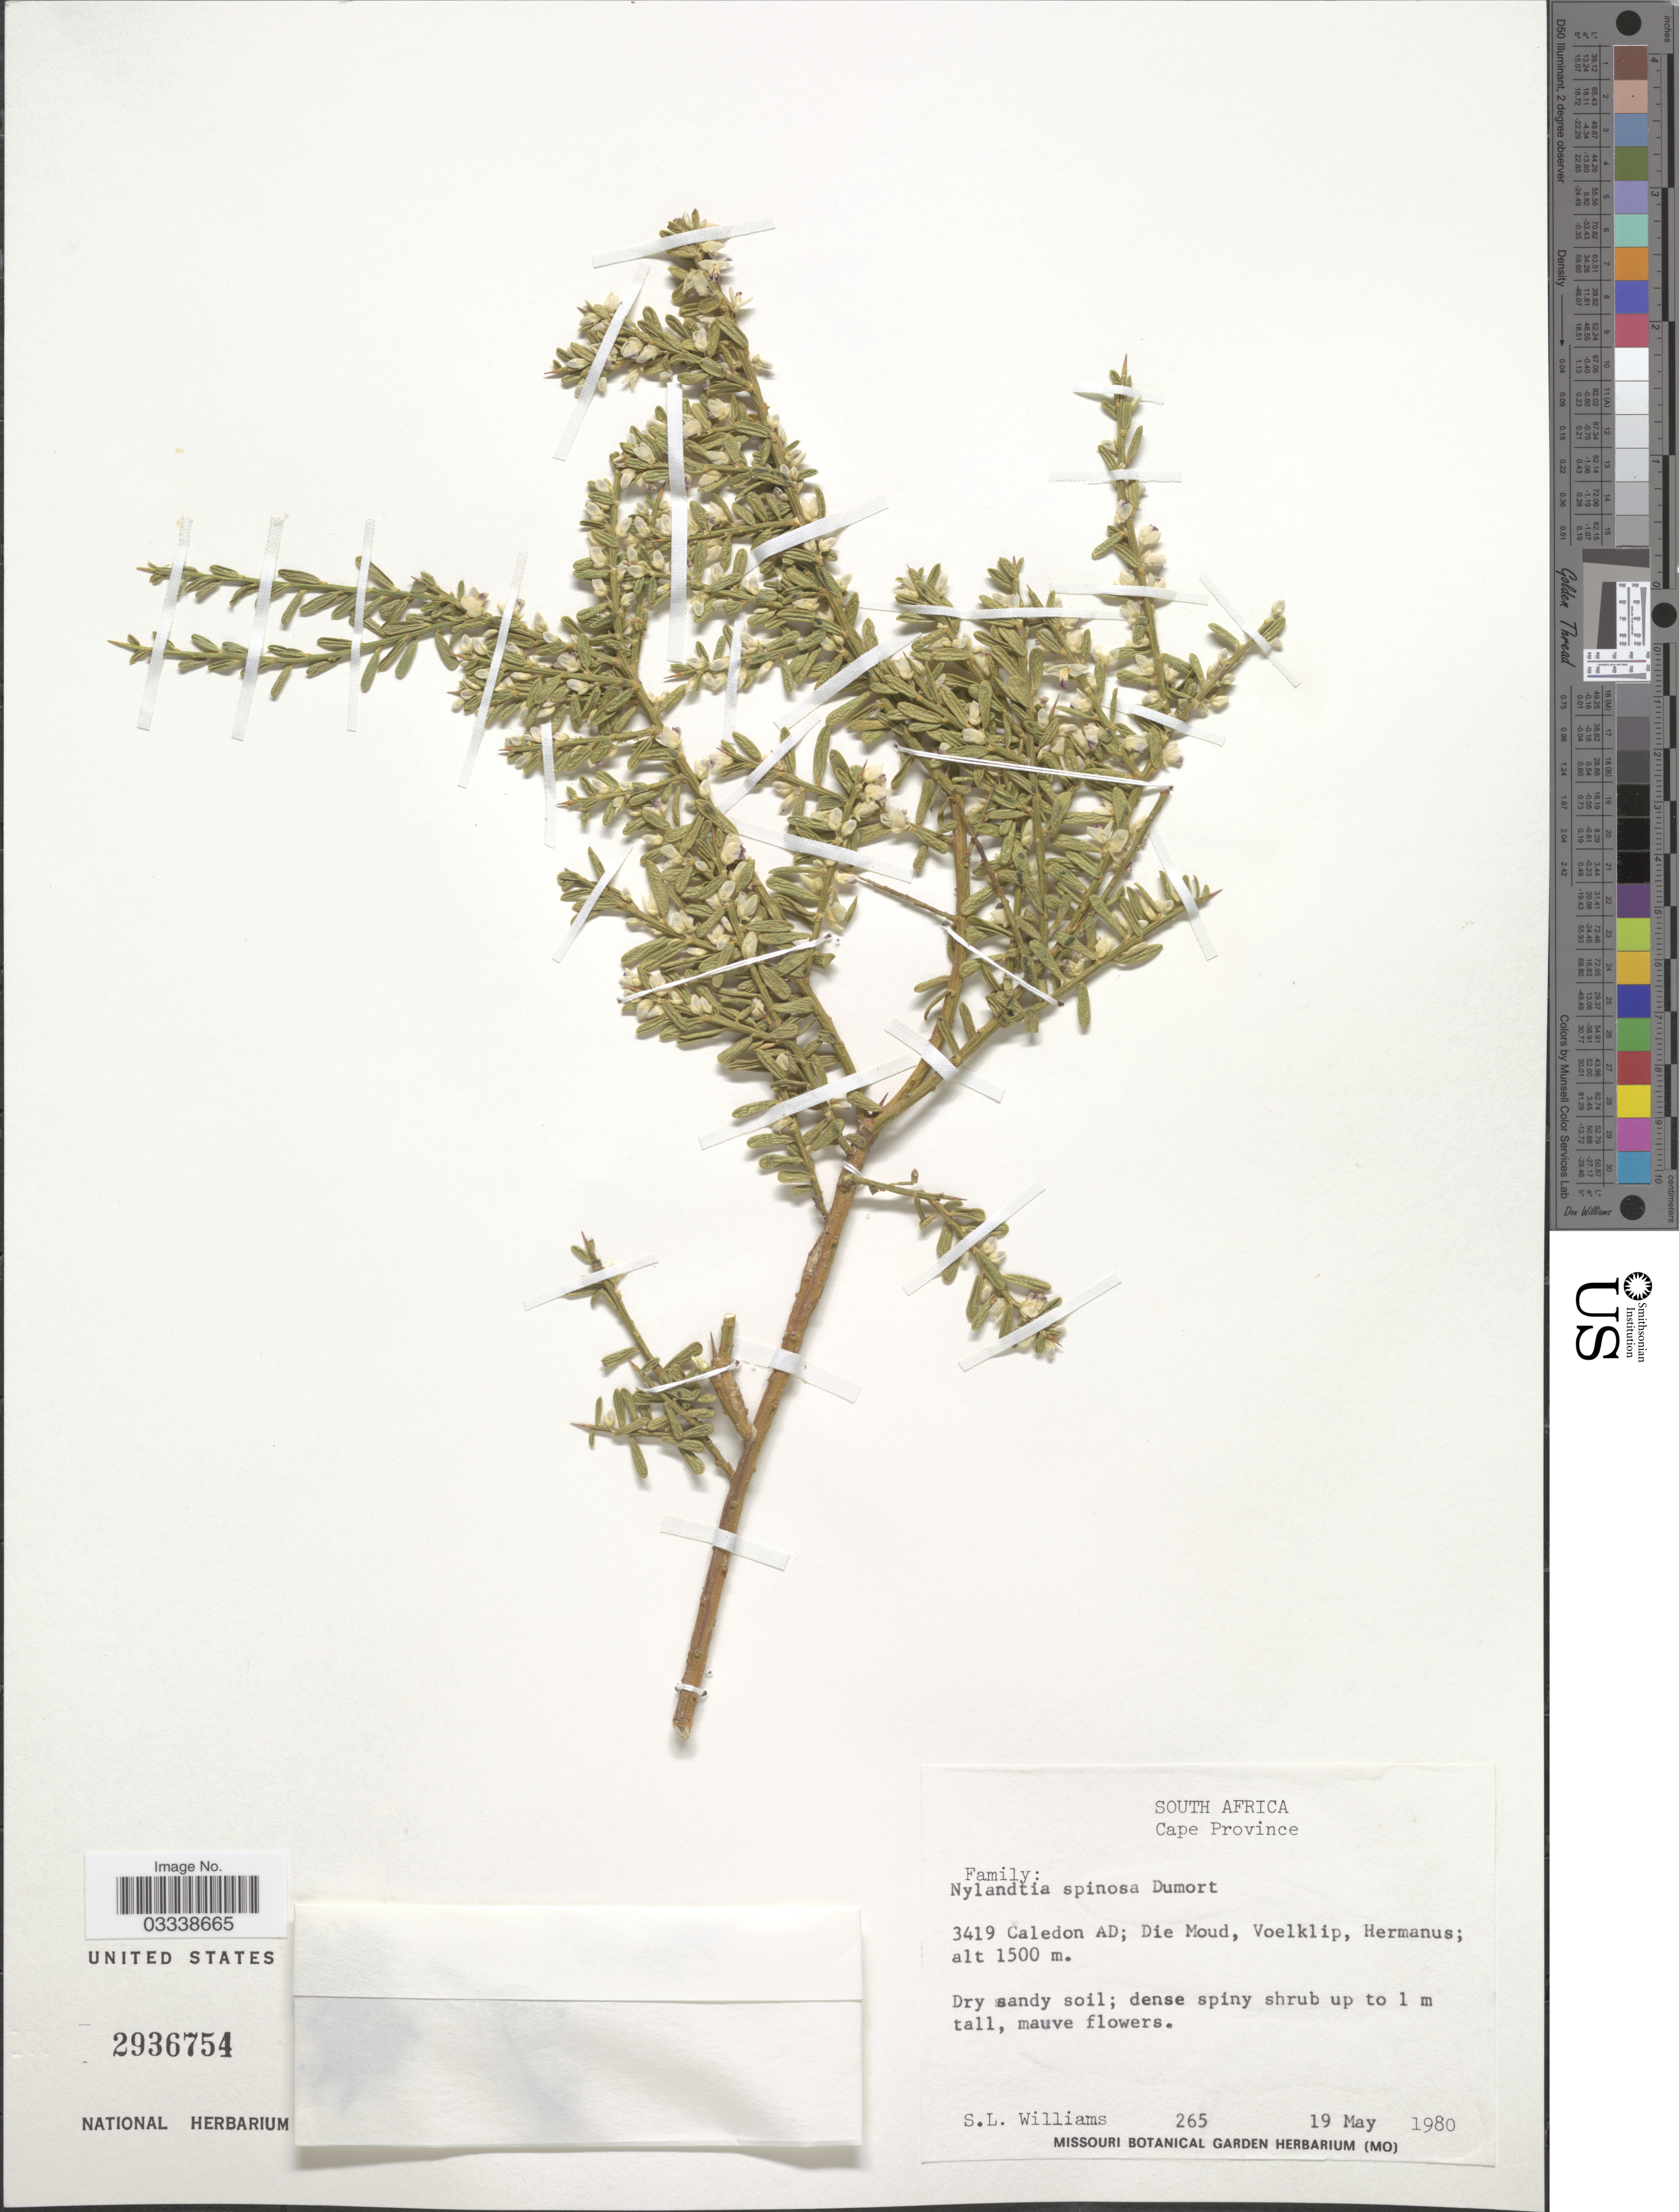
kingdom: Plantae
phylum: Tracheophyta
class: Magnoliopsida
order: Fabales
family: Polygalaceae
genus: Muraltia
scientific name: Muraltia spinosa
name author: (L.) F. Forest & J.C. Manning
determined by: Strong, Mark T., (BOT), Smithsonian Institution - National Museum of Natural History (UNITED STATES)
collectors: S. L. Williams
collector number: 265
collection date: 1980-05-19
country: South Africa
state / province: Western Cape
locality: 3419 Caledon AD; Die Moud, Voelklip, Hermanus.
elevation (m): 1500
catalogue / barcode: US 2936754